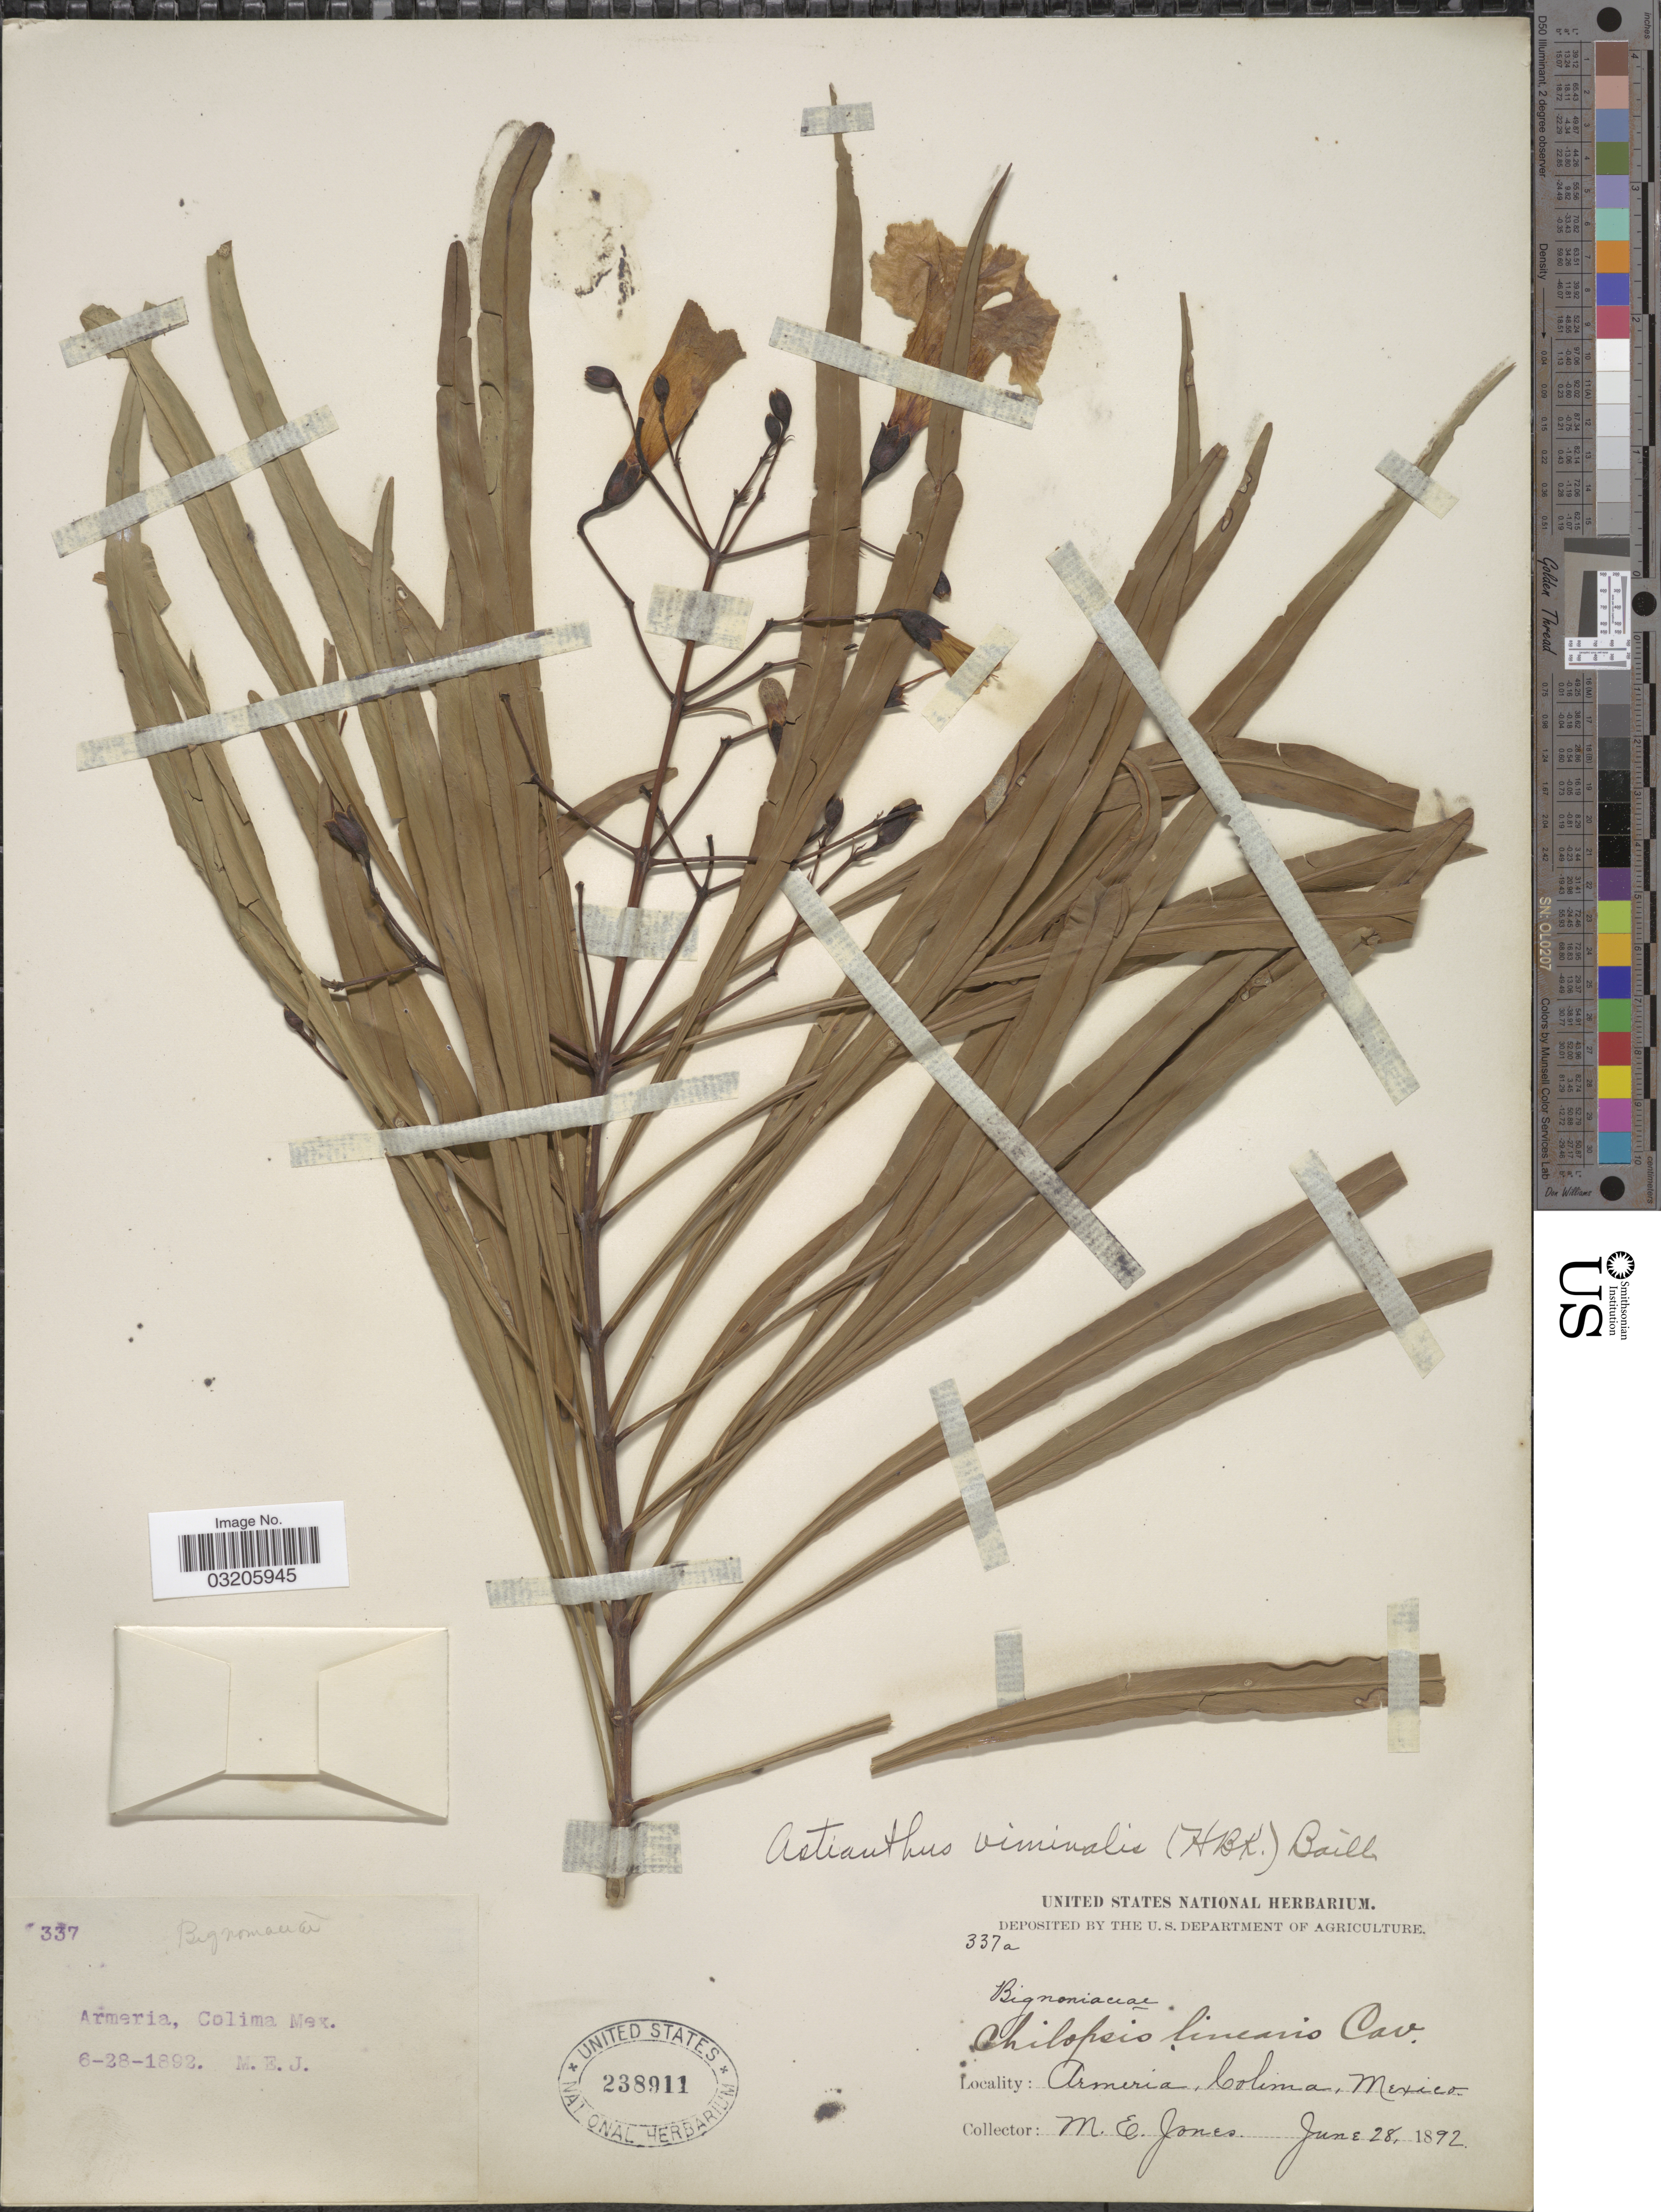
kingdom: Plantae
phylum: Tracheophyta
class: Magnoliopsida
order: Lamiales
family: Bignoniaceae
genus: Astianthus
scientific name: Astianthus viminalis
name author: (Kunth) Baill.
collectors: M. E. Jones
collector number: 337a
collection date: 1892-06-28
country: Mexico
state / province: Colima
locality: Armeria.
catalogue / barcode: US 238911